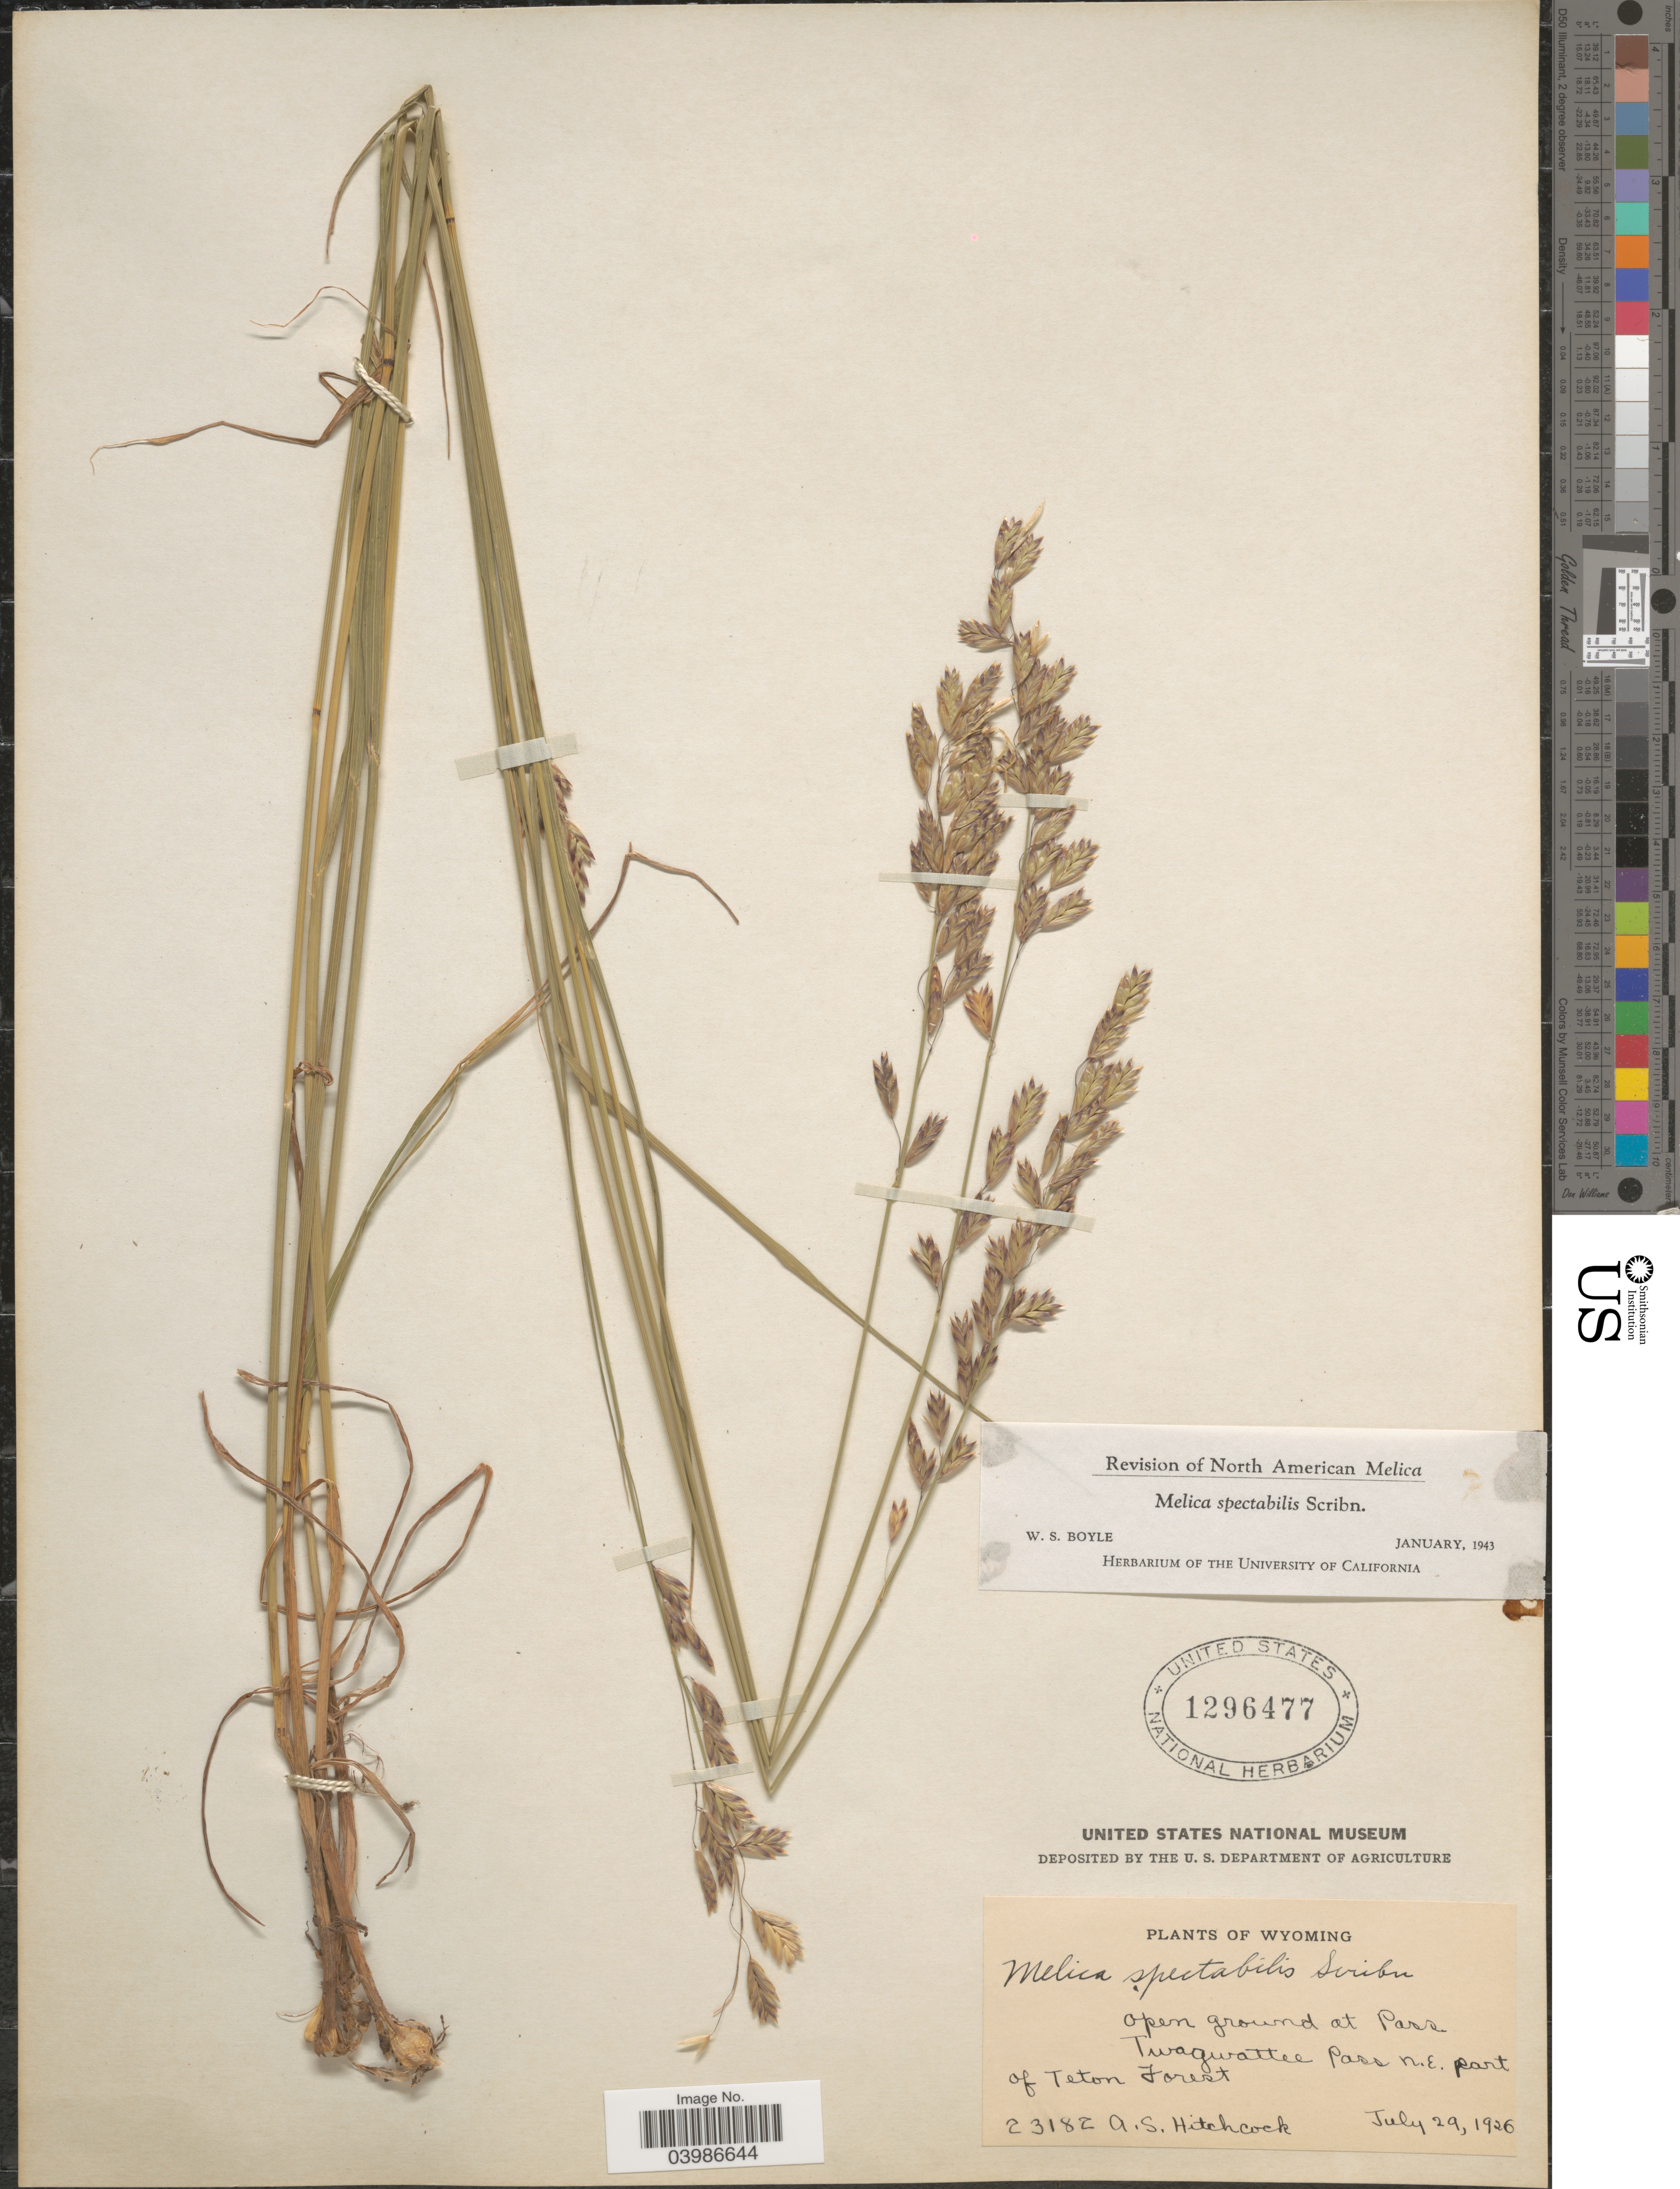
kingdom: Plantae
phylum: Tracheophyta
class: Liliopsida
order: Poales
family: Poaceae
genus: Melica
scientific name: Melica spectabilis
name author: Scribn.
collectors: A. S. Hitchcock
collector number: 23182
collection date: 1926-07-29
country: United States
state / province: Wyoming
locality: Open ground at Pass Twagwattee Pass N.E. part of Teton Forest.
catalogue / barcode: US 1296477